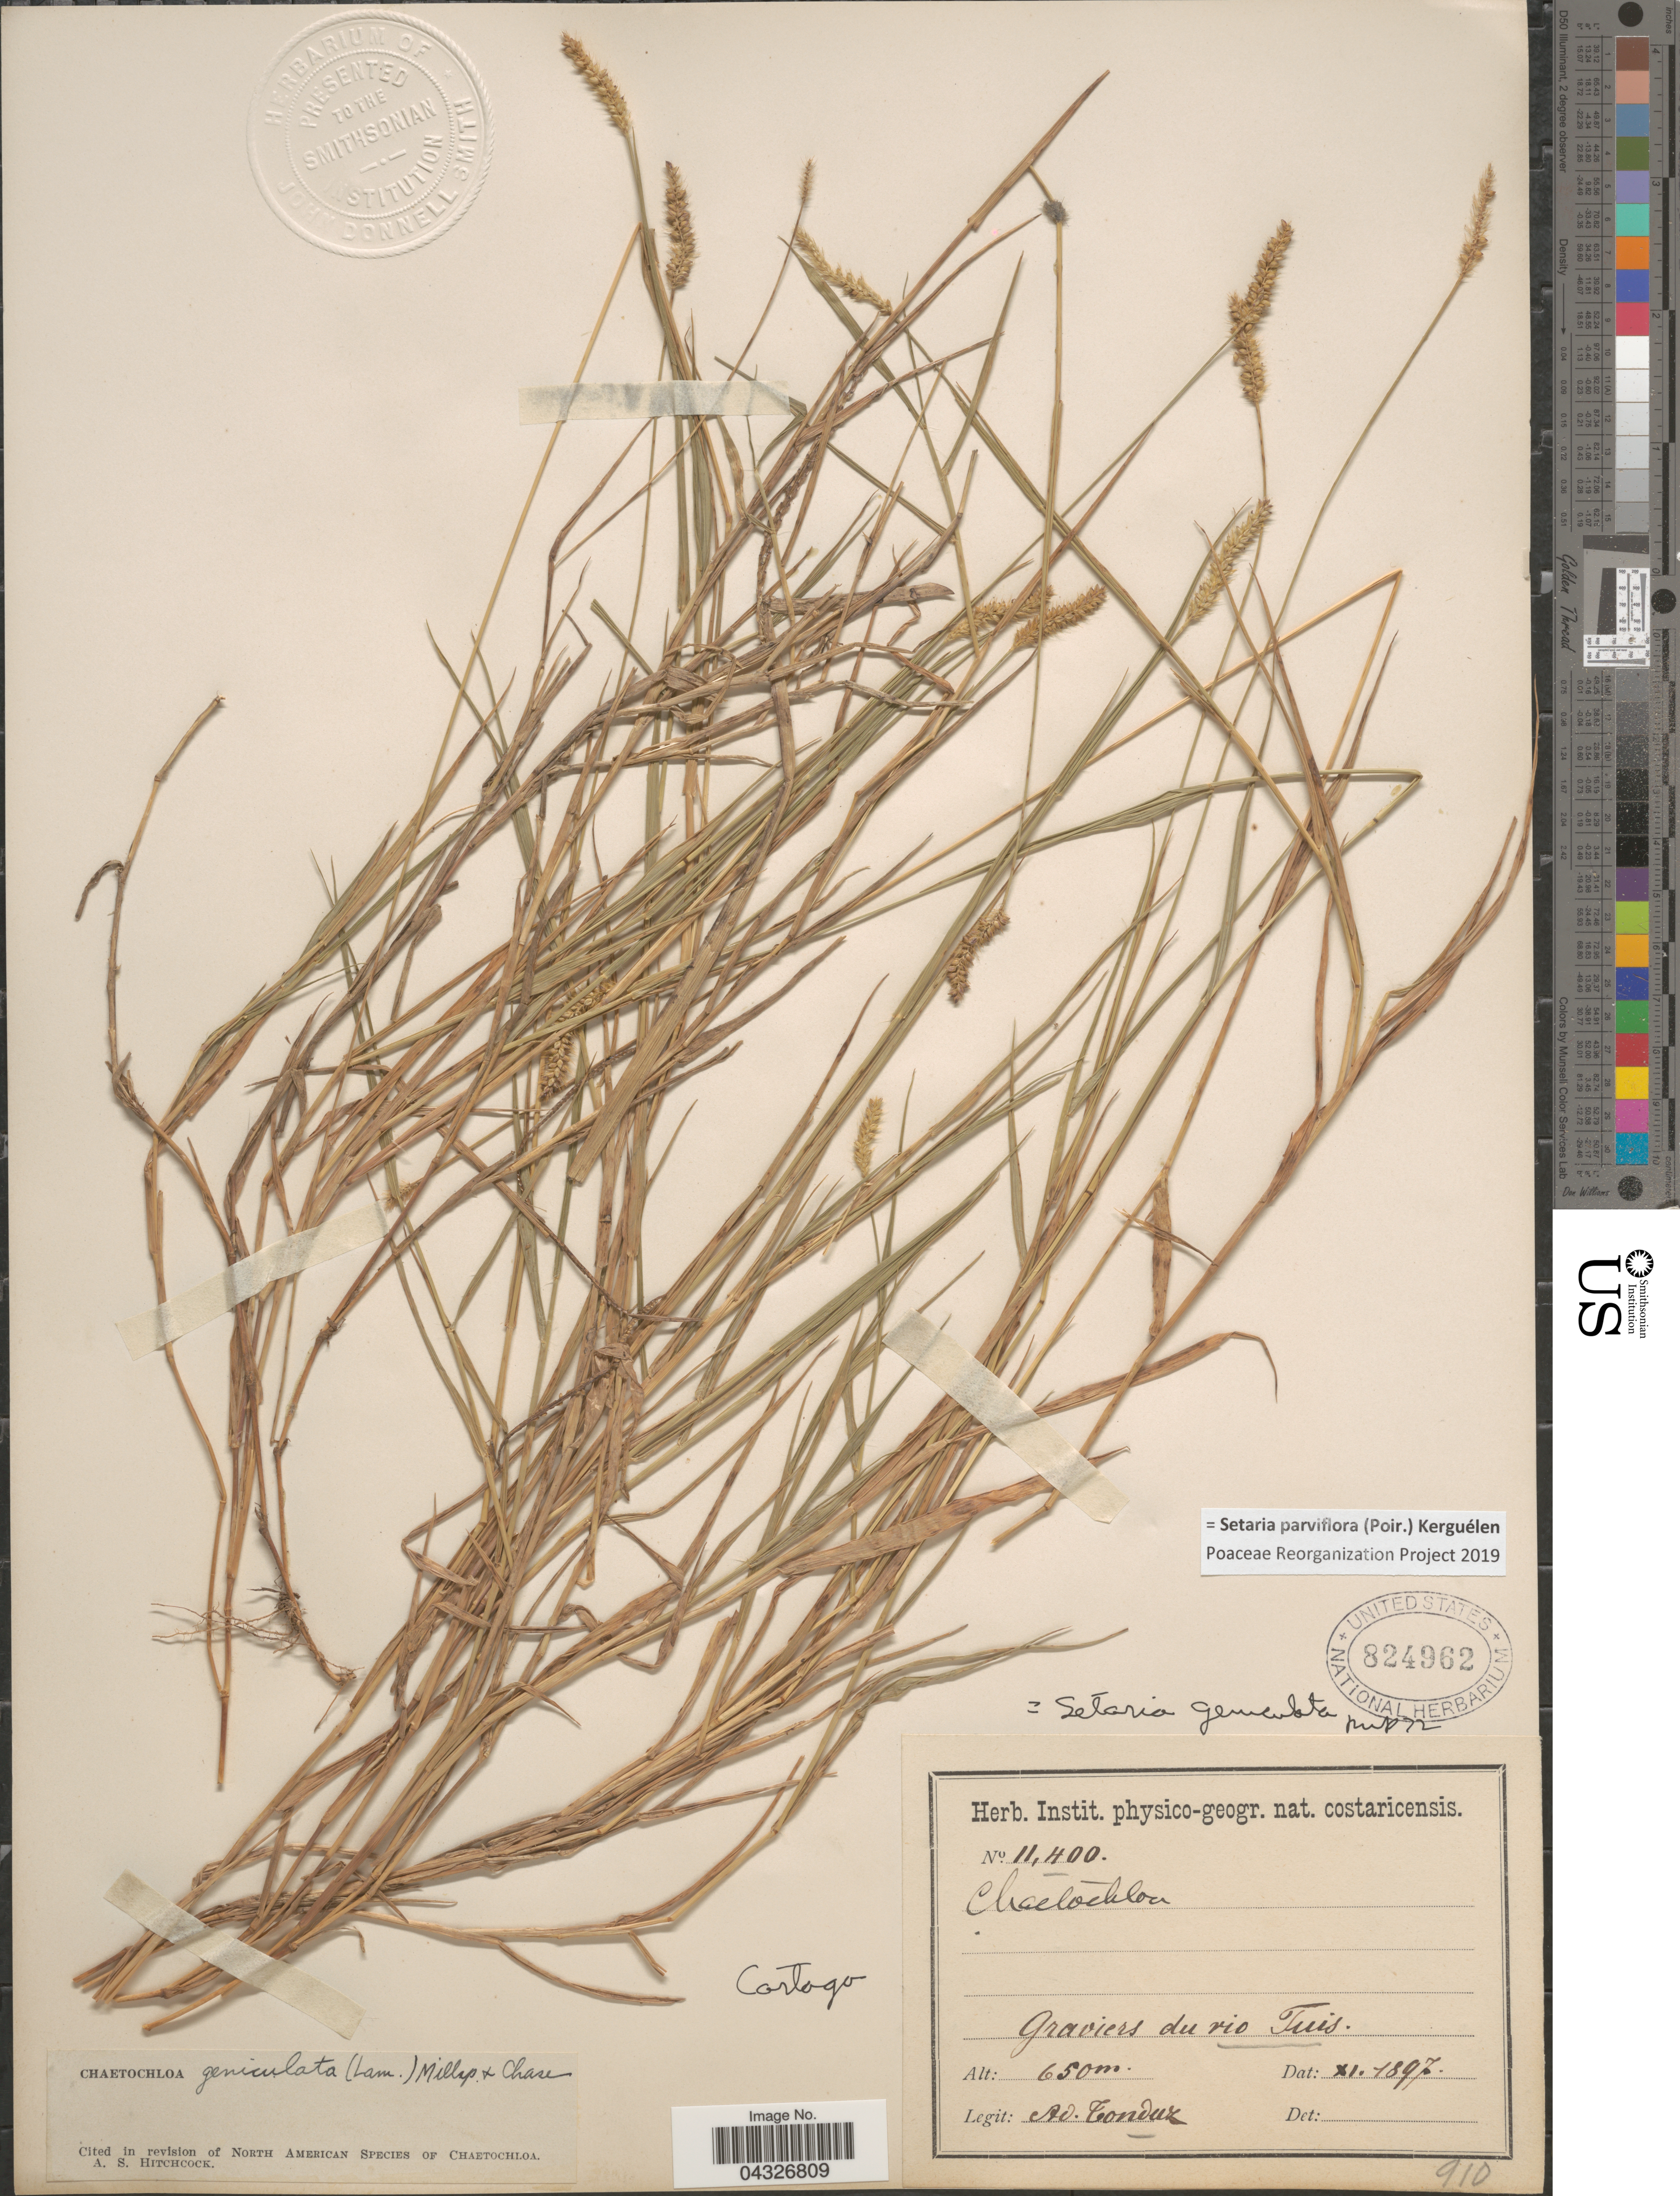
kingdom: Plantae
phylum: Tracheophyta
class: Liliopsida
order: Poales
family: Poaceae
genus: Setaria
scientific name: Setaria parviflora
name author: (Poir.) Kerguélen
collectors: A. Tonduz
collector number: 11400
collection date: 1897-11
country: Costa Rica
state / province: Cartago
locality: Graviers du rio Tuis.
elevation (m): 650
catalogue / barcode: US 824962